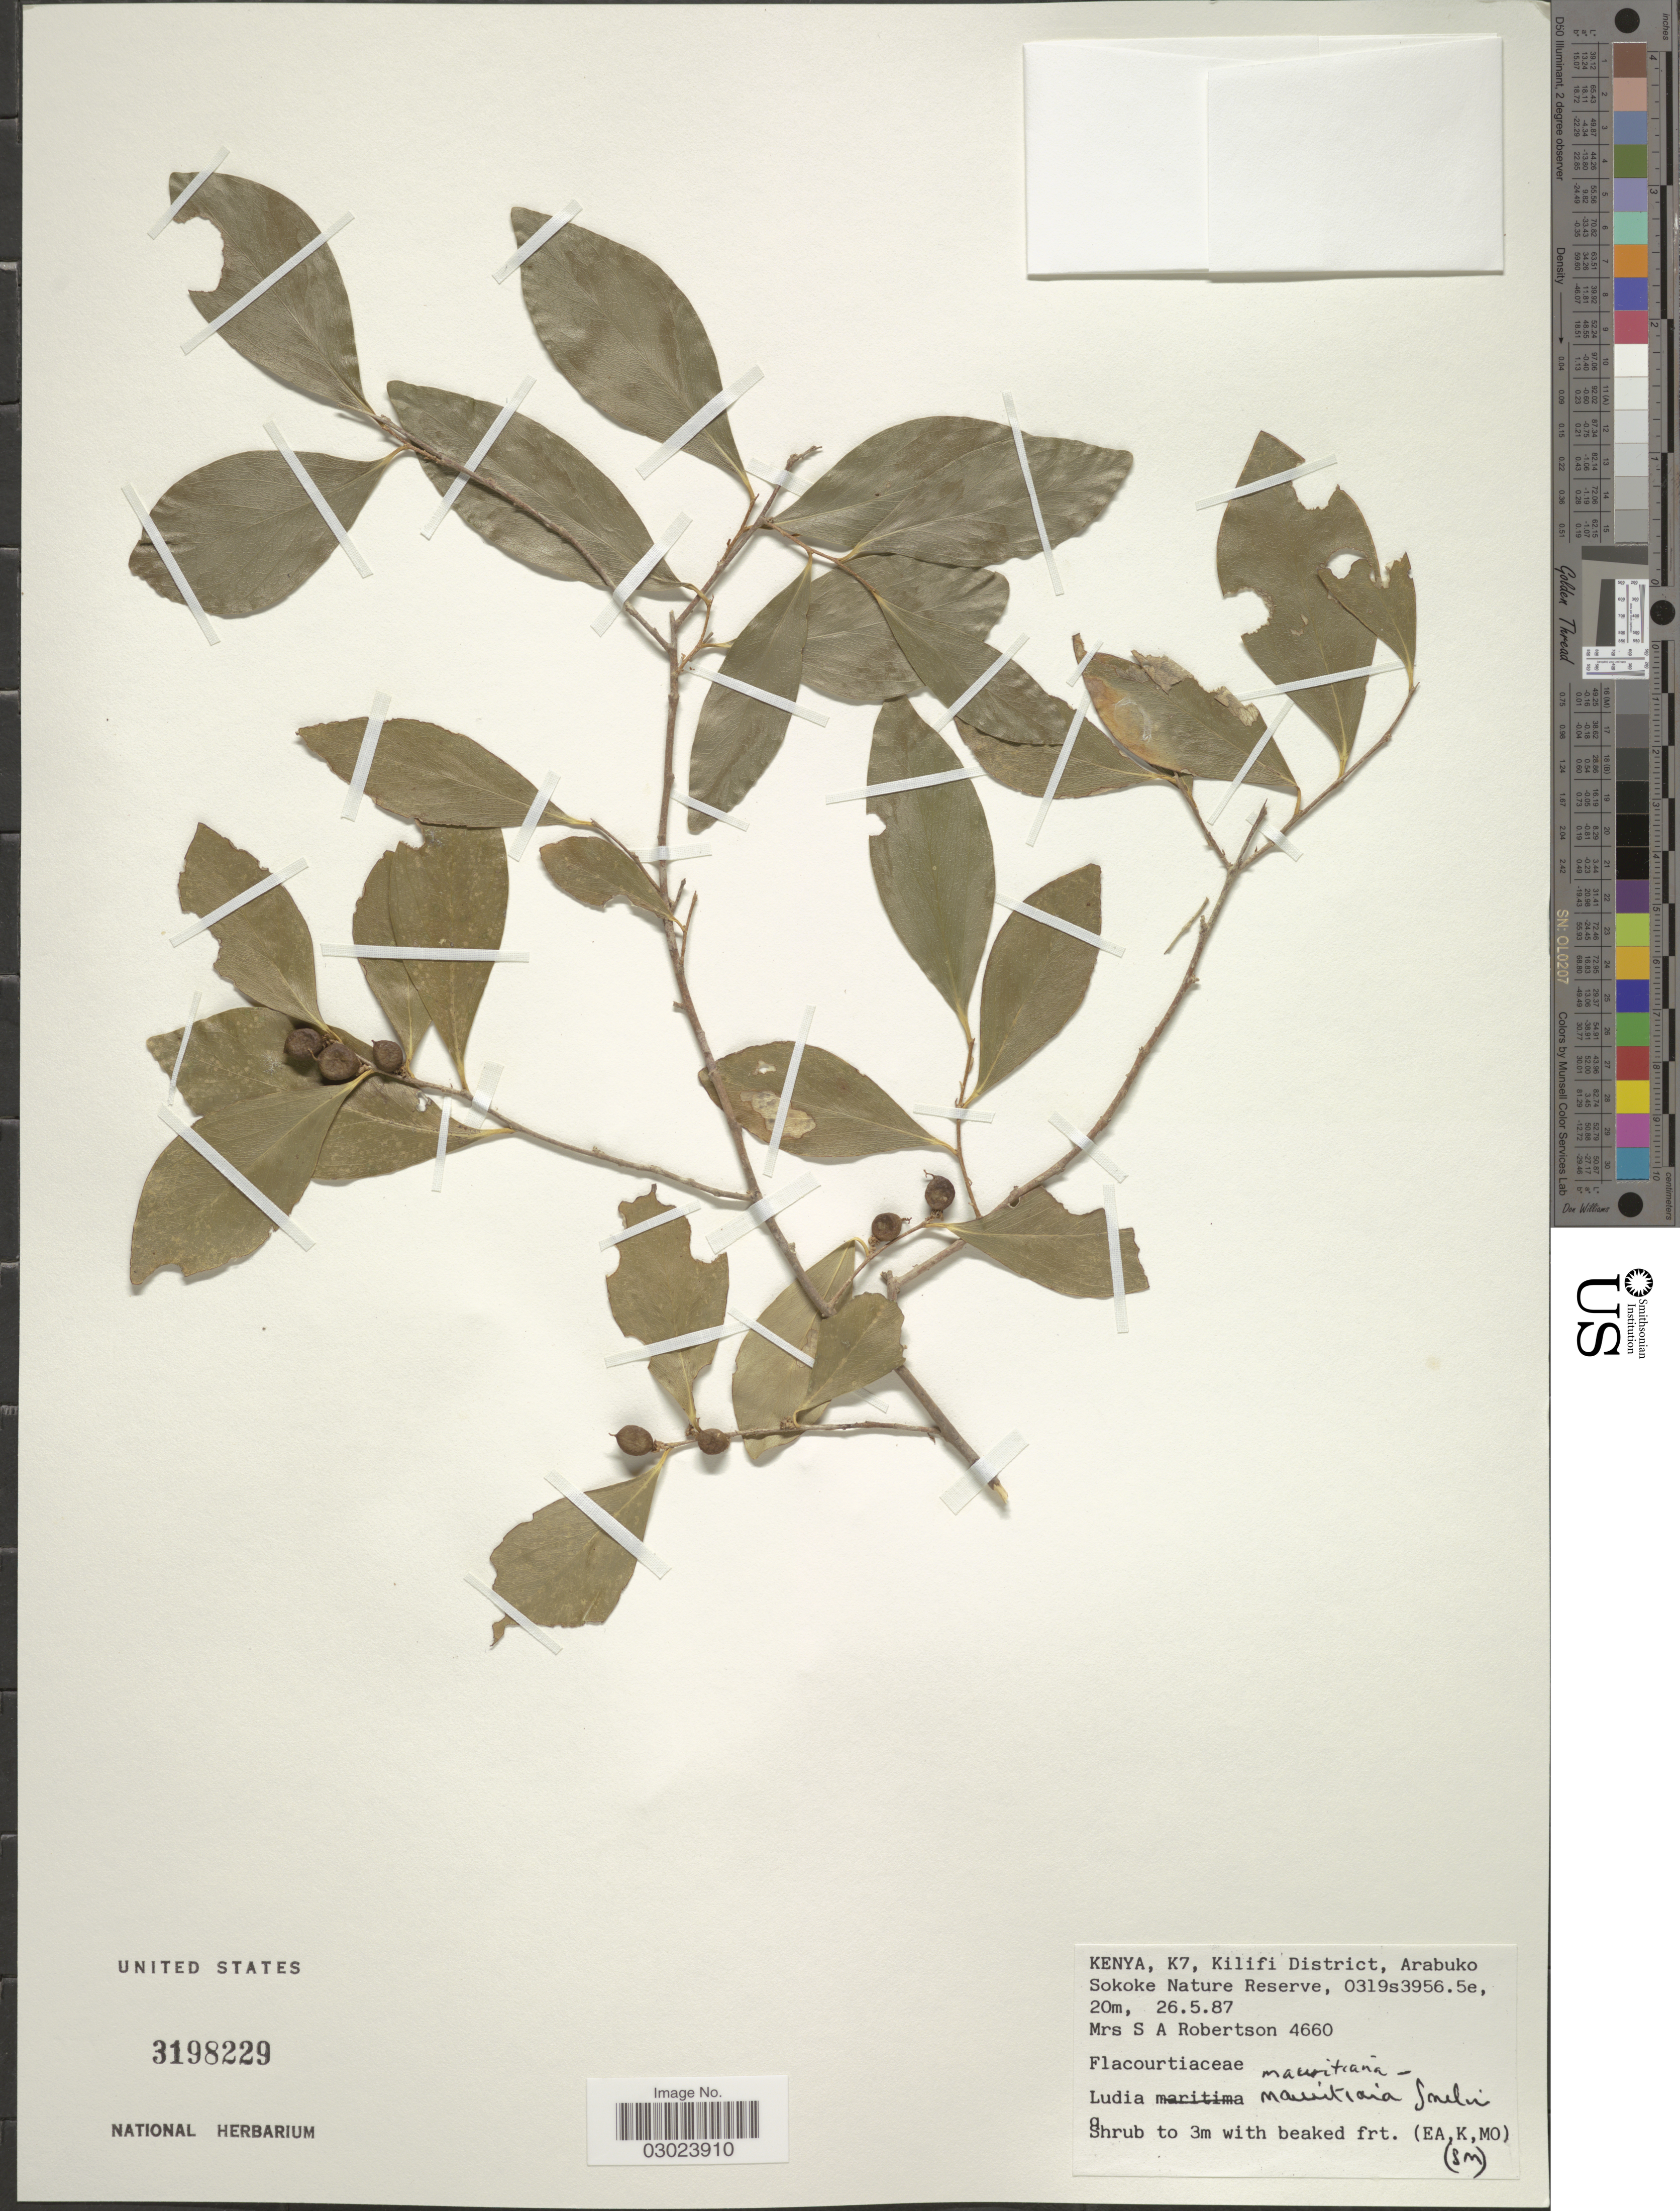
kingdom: Plantae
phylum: Tracheophyta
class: Magnoliopsida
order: Malpighiales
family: Salicaceae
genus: Ludia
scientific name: Ludia sessiliflora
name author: Lam.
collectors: S. Robertson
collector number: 4660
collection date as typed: Transcribed d/m/y: 26/5/87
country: Kenya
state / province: Kilifi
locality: K7, Kilifi District, Arabuko. Sokoke Nature Reserve.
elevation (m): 20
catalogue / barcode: US 3198229